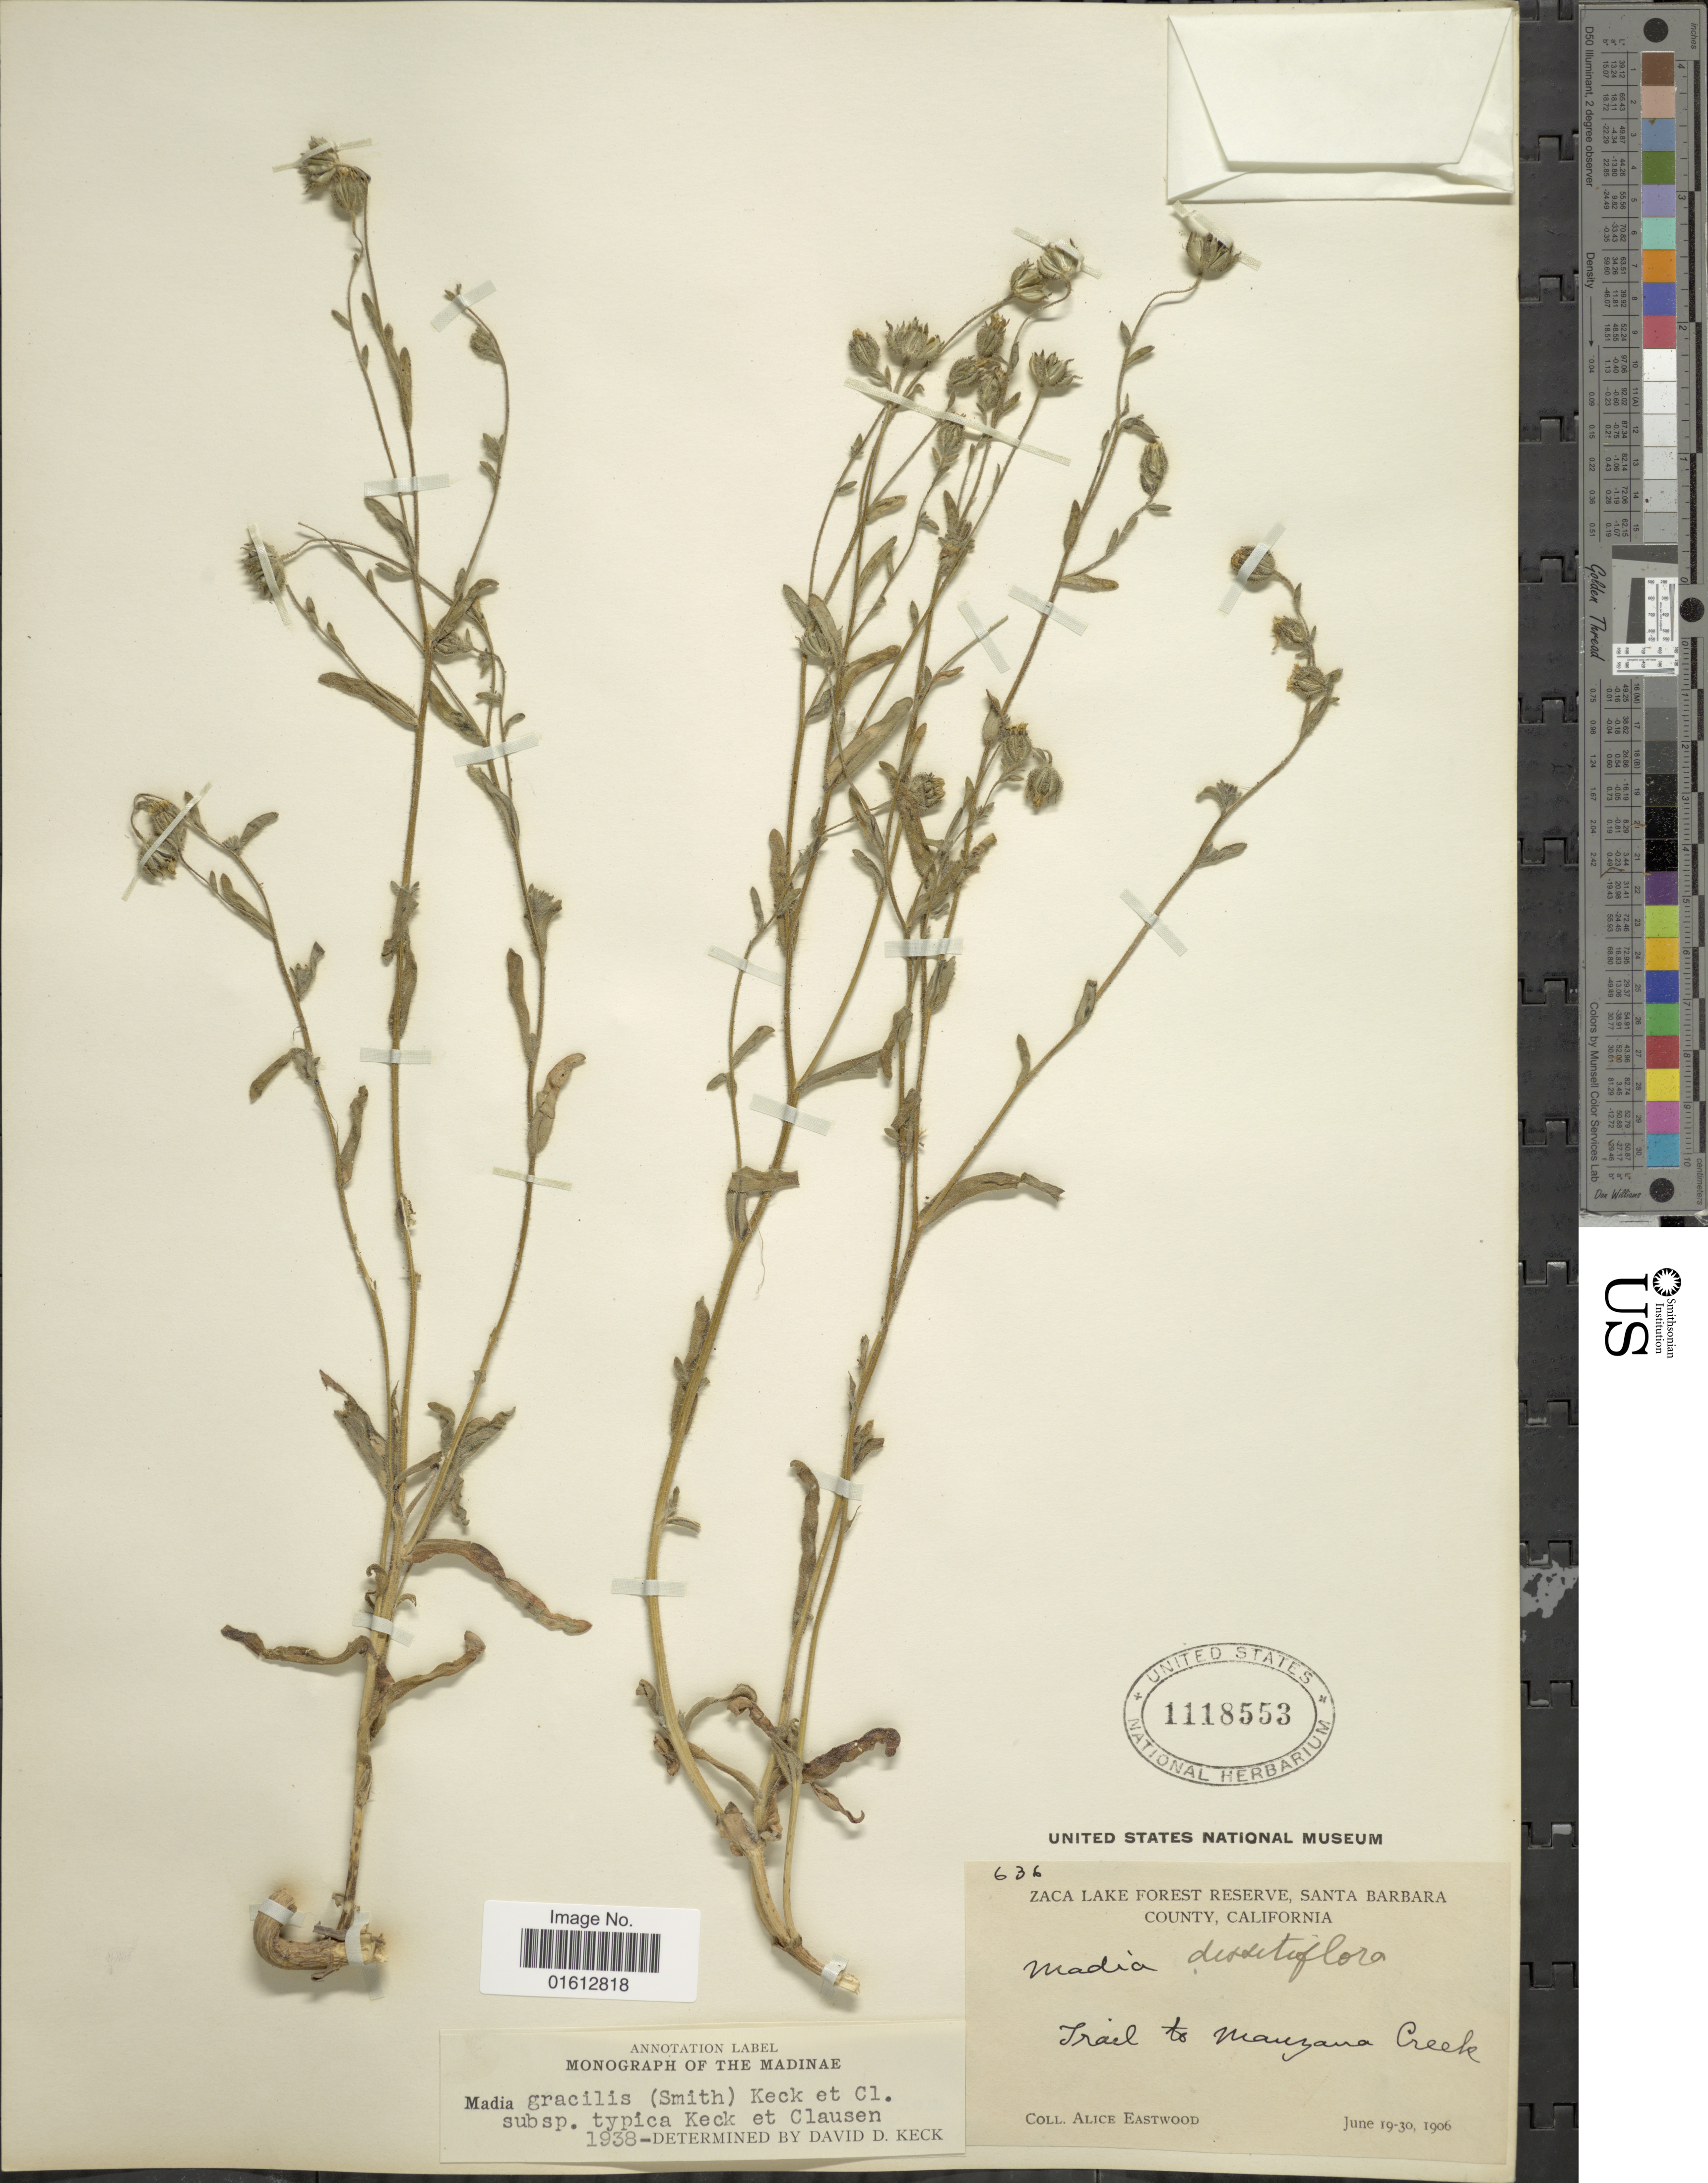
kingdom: Plantae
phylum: Tracheophyta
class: Magnoliopsida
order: Asterales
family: Asteraceae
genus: Madia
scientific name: Madia gracilis subsp. gracilis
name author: (Sm.) D.D. Keck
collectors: A. Eastwood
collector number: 636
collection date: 1906-06-19/1906-06-30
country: United States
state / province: California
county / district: Santa Barbara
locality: Zaca lake forest Reserve, Santa Barbara County, trail to Manzana Creek.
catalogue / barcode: US 1118553